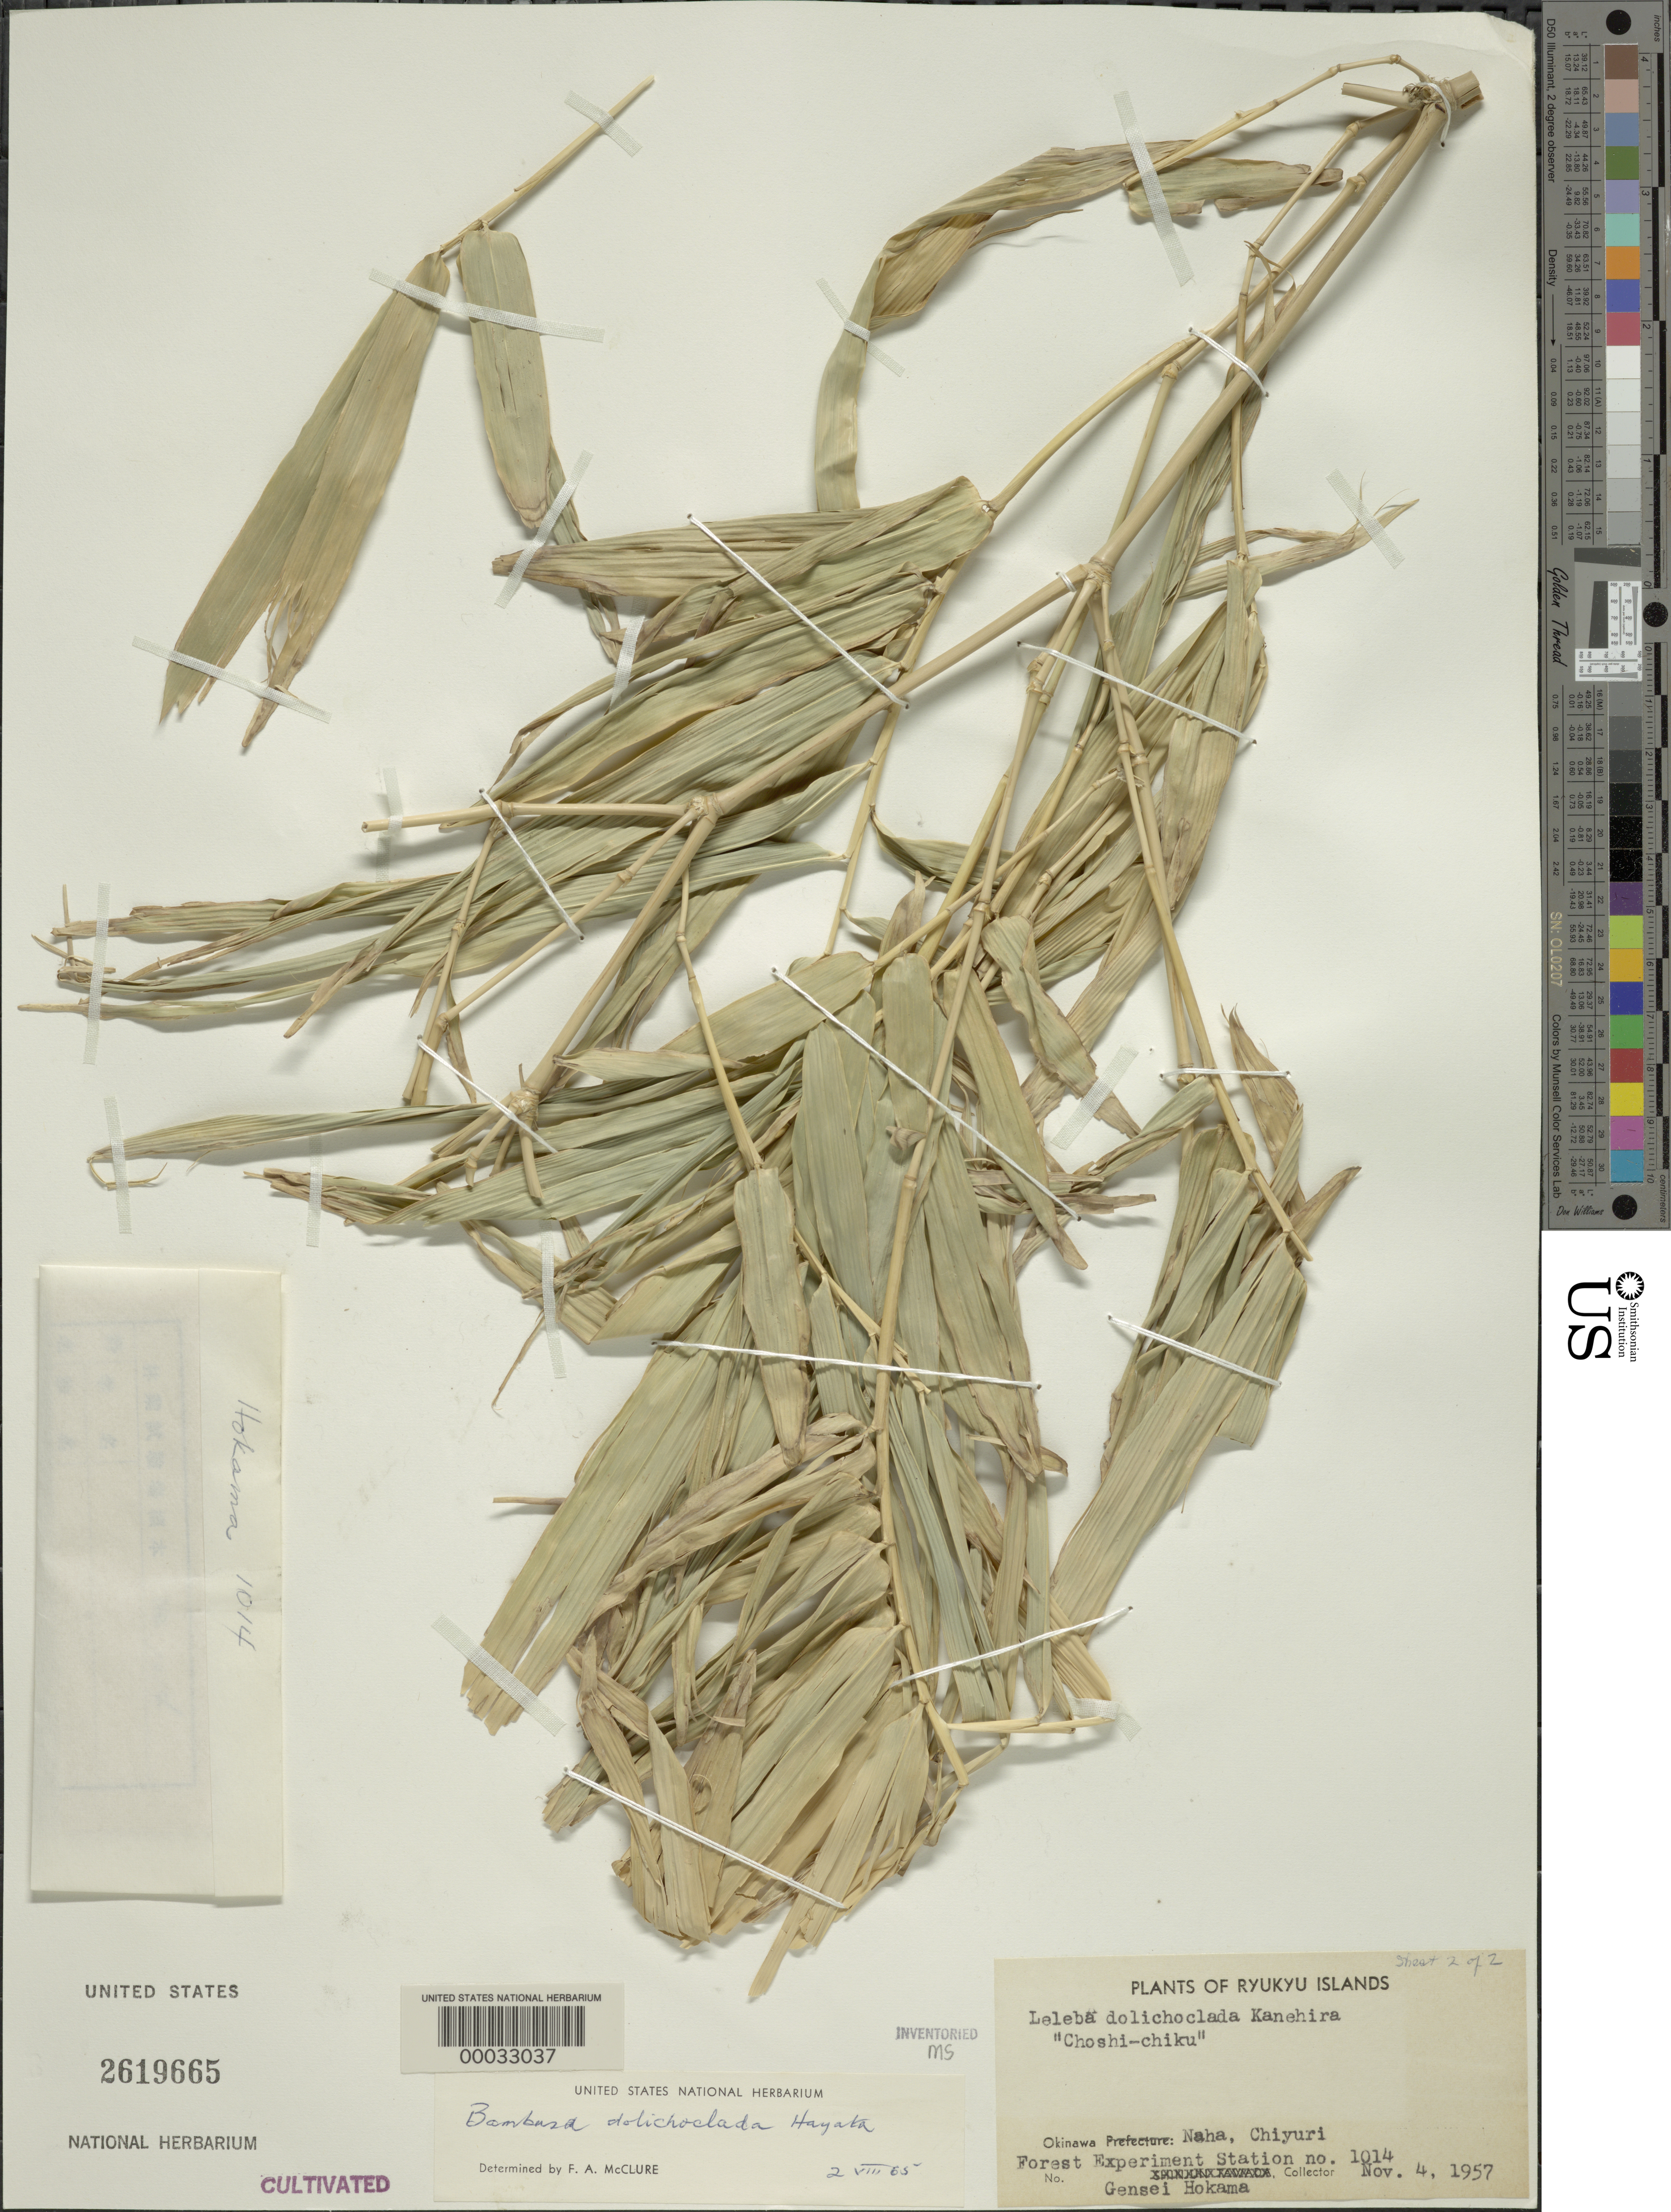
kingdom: Plantae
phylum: Tracheophyta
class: Liliopsida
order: Poales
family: Poaceae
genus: Bambusa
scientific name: Bambusa tuldoides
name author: Munro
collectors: G. Hokama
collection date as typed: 04 Nov 1957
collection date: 1957-11-04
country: Japan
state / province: Okinawa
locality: Naha chiyuri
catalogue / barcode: US 2619665